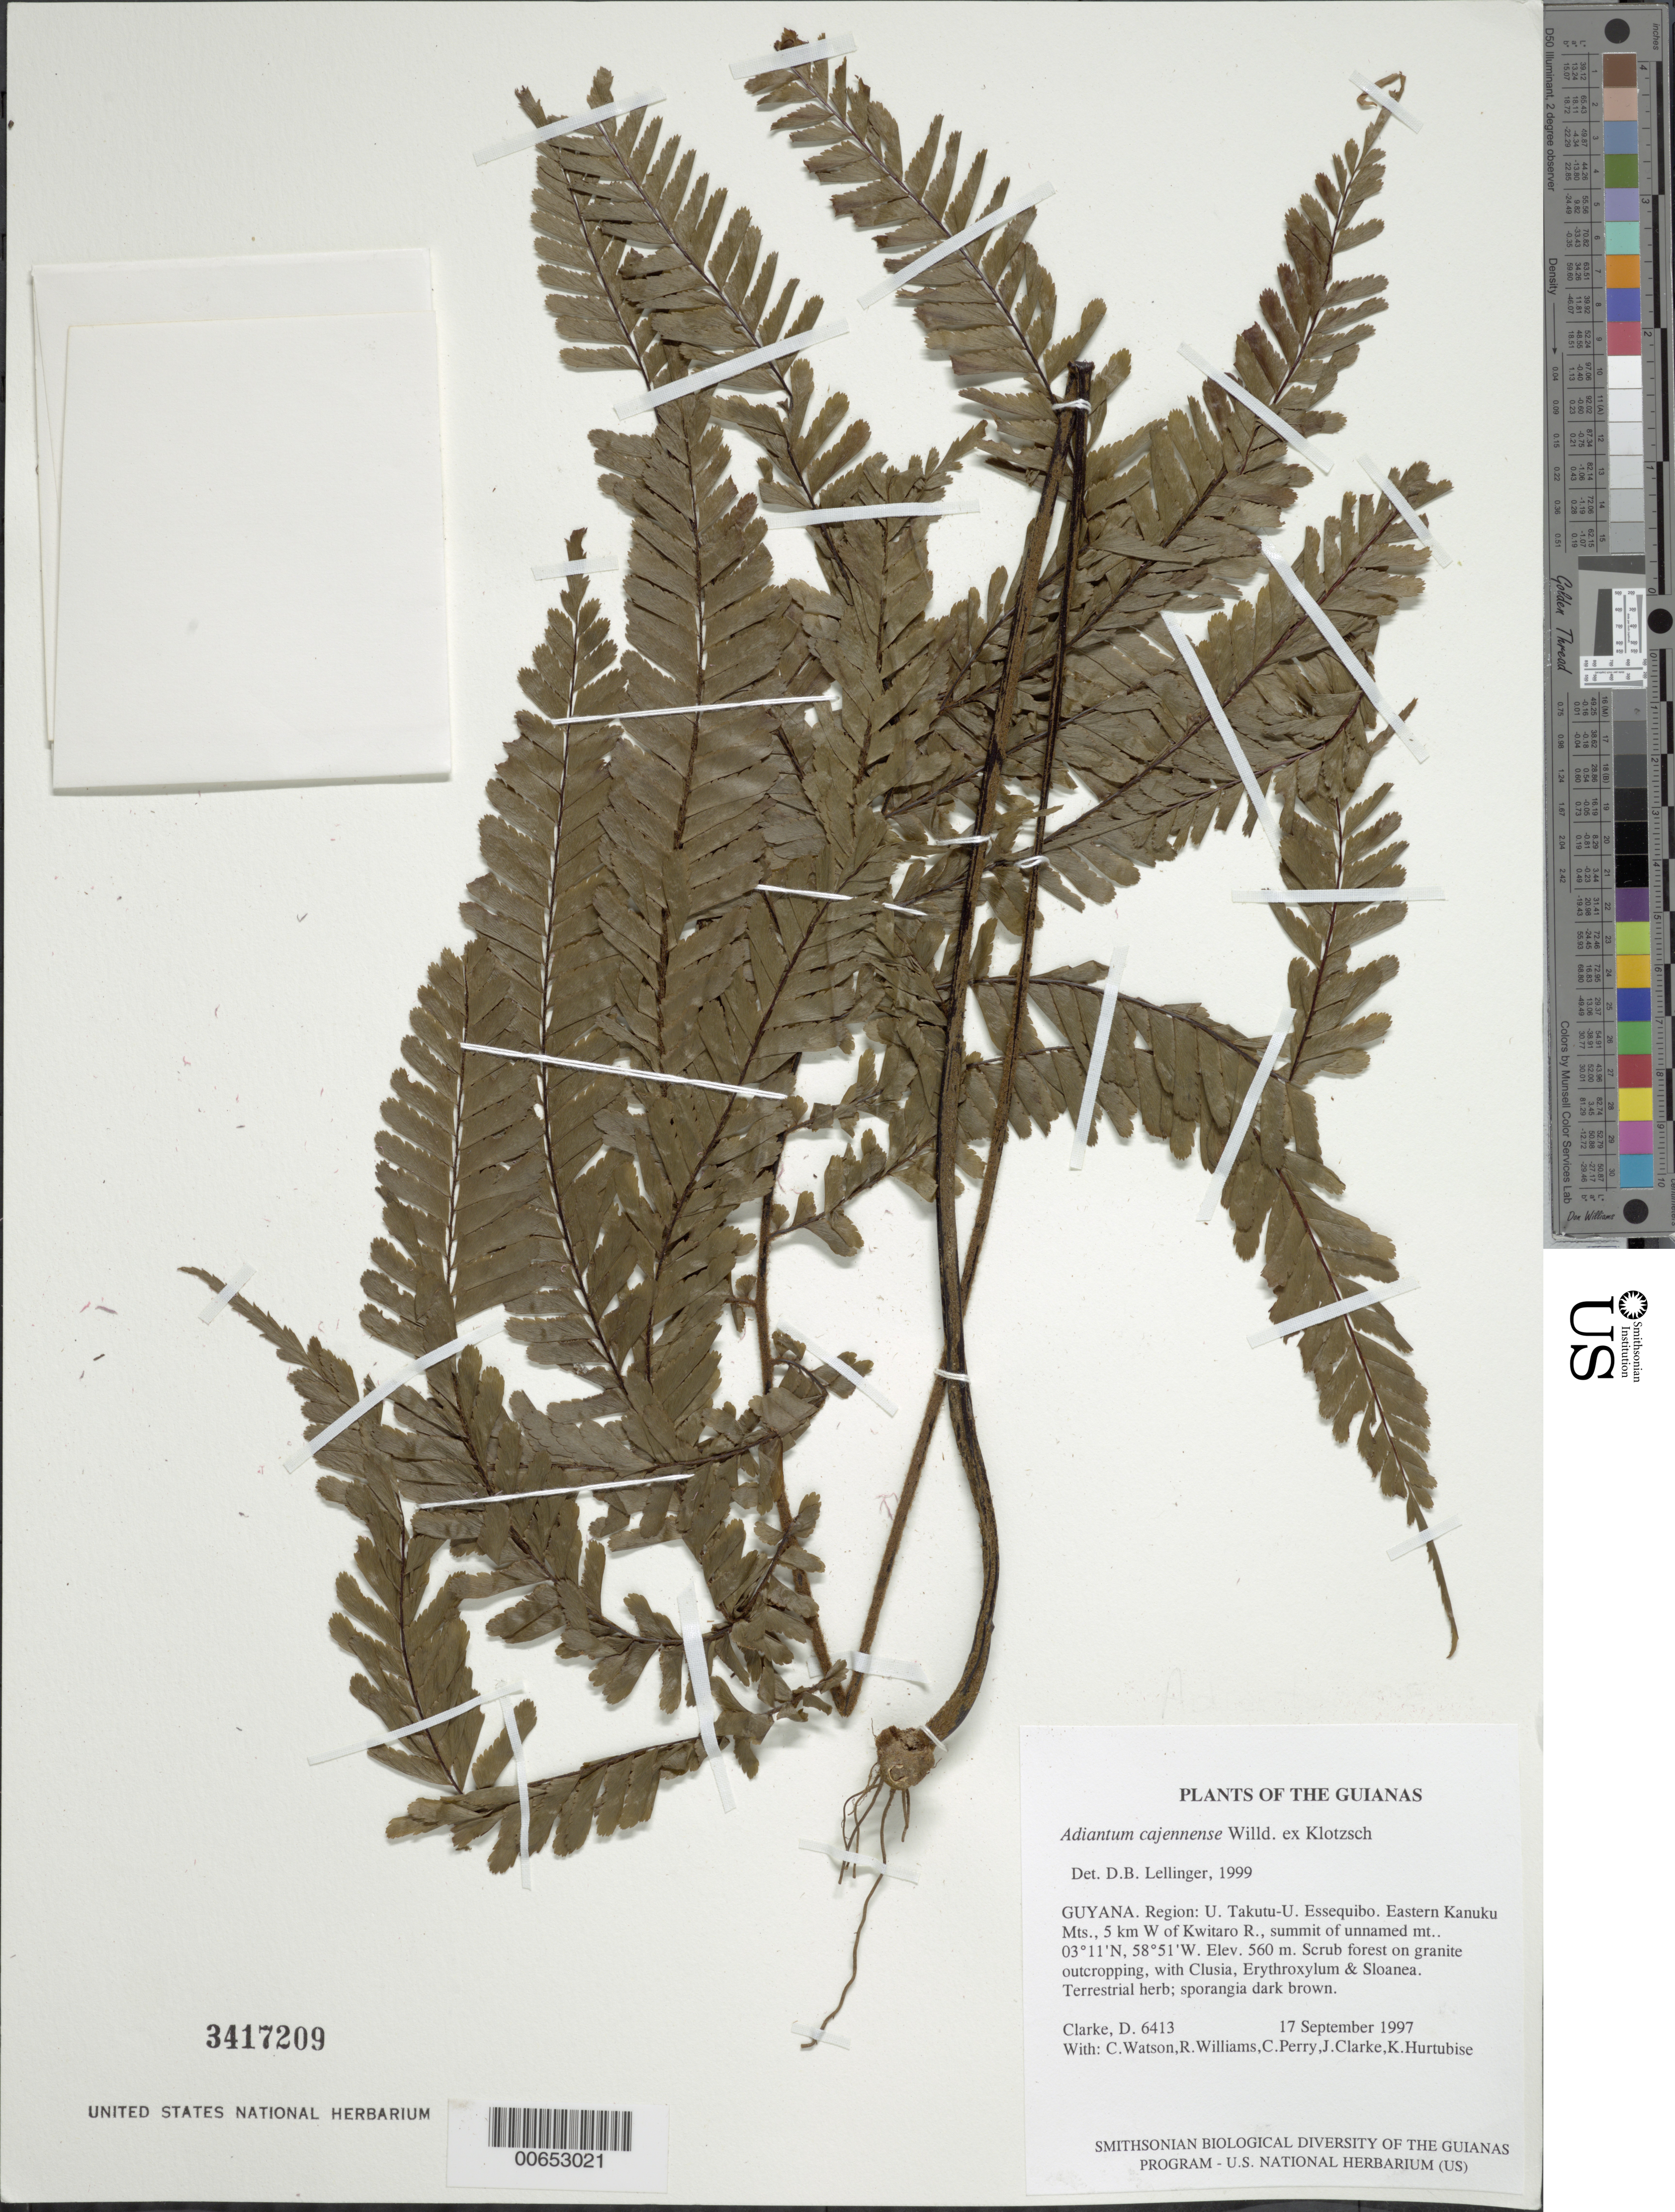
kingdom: Plantae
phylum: Tracheophyta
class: Polypodiopsida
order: Polypodiales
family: Pteridaceae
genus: Adiantum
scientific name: Adiantum cajennense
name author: Willd. ex Klotzsch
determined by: Lellinger, David B., (BOT), Smithsonian Institution - National Museum of Natural History (UNITED STATES)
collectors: H. D. Clarke, C. Watson, R. Williams, C. Perry, J. Clarke & K. Hurtubise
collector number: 6413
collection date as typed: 17 September 1997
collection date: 1997-09-17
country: Guyana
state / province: U. Takutu-U. Essequibo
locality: Eastern Kanuku Mts., 5 km W of Kwitaro R., summit of unnamed mt.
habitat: Scrub forest on granite outcropping, with Clusia, Erythroxylum & Sloanea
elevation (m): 560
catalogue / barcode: US 3417209